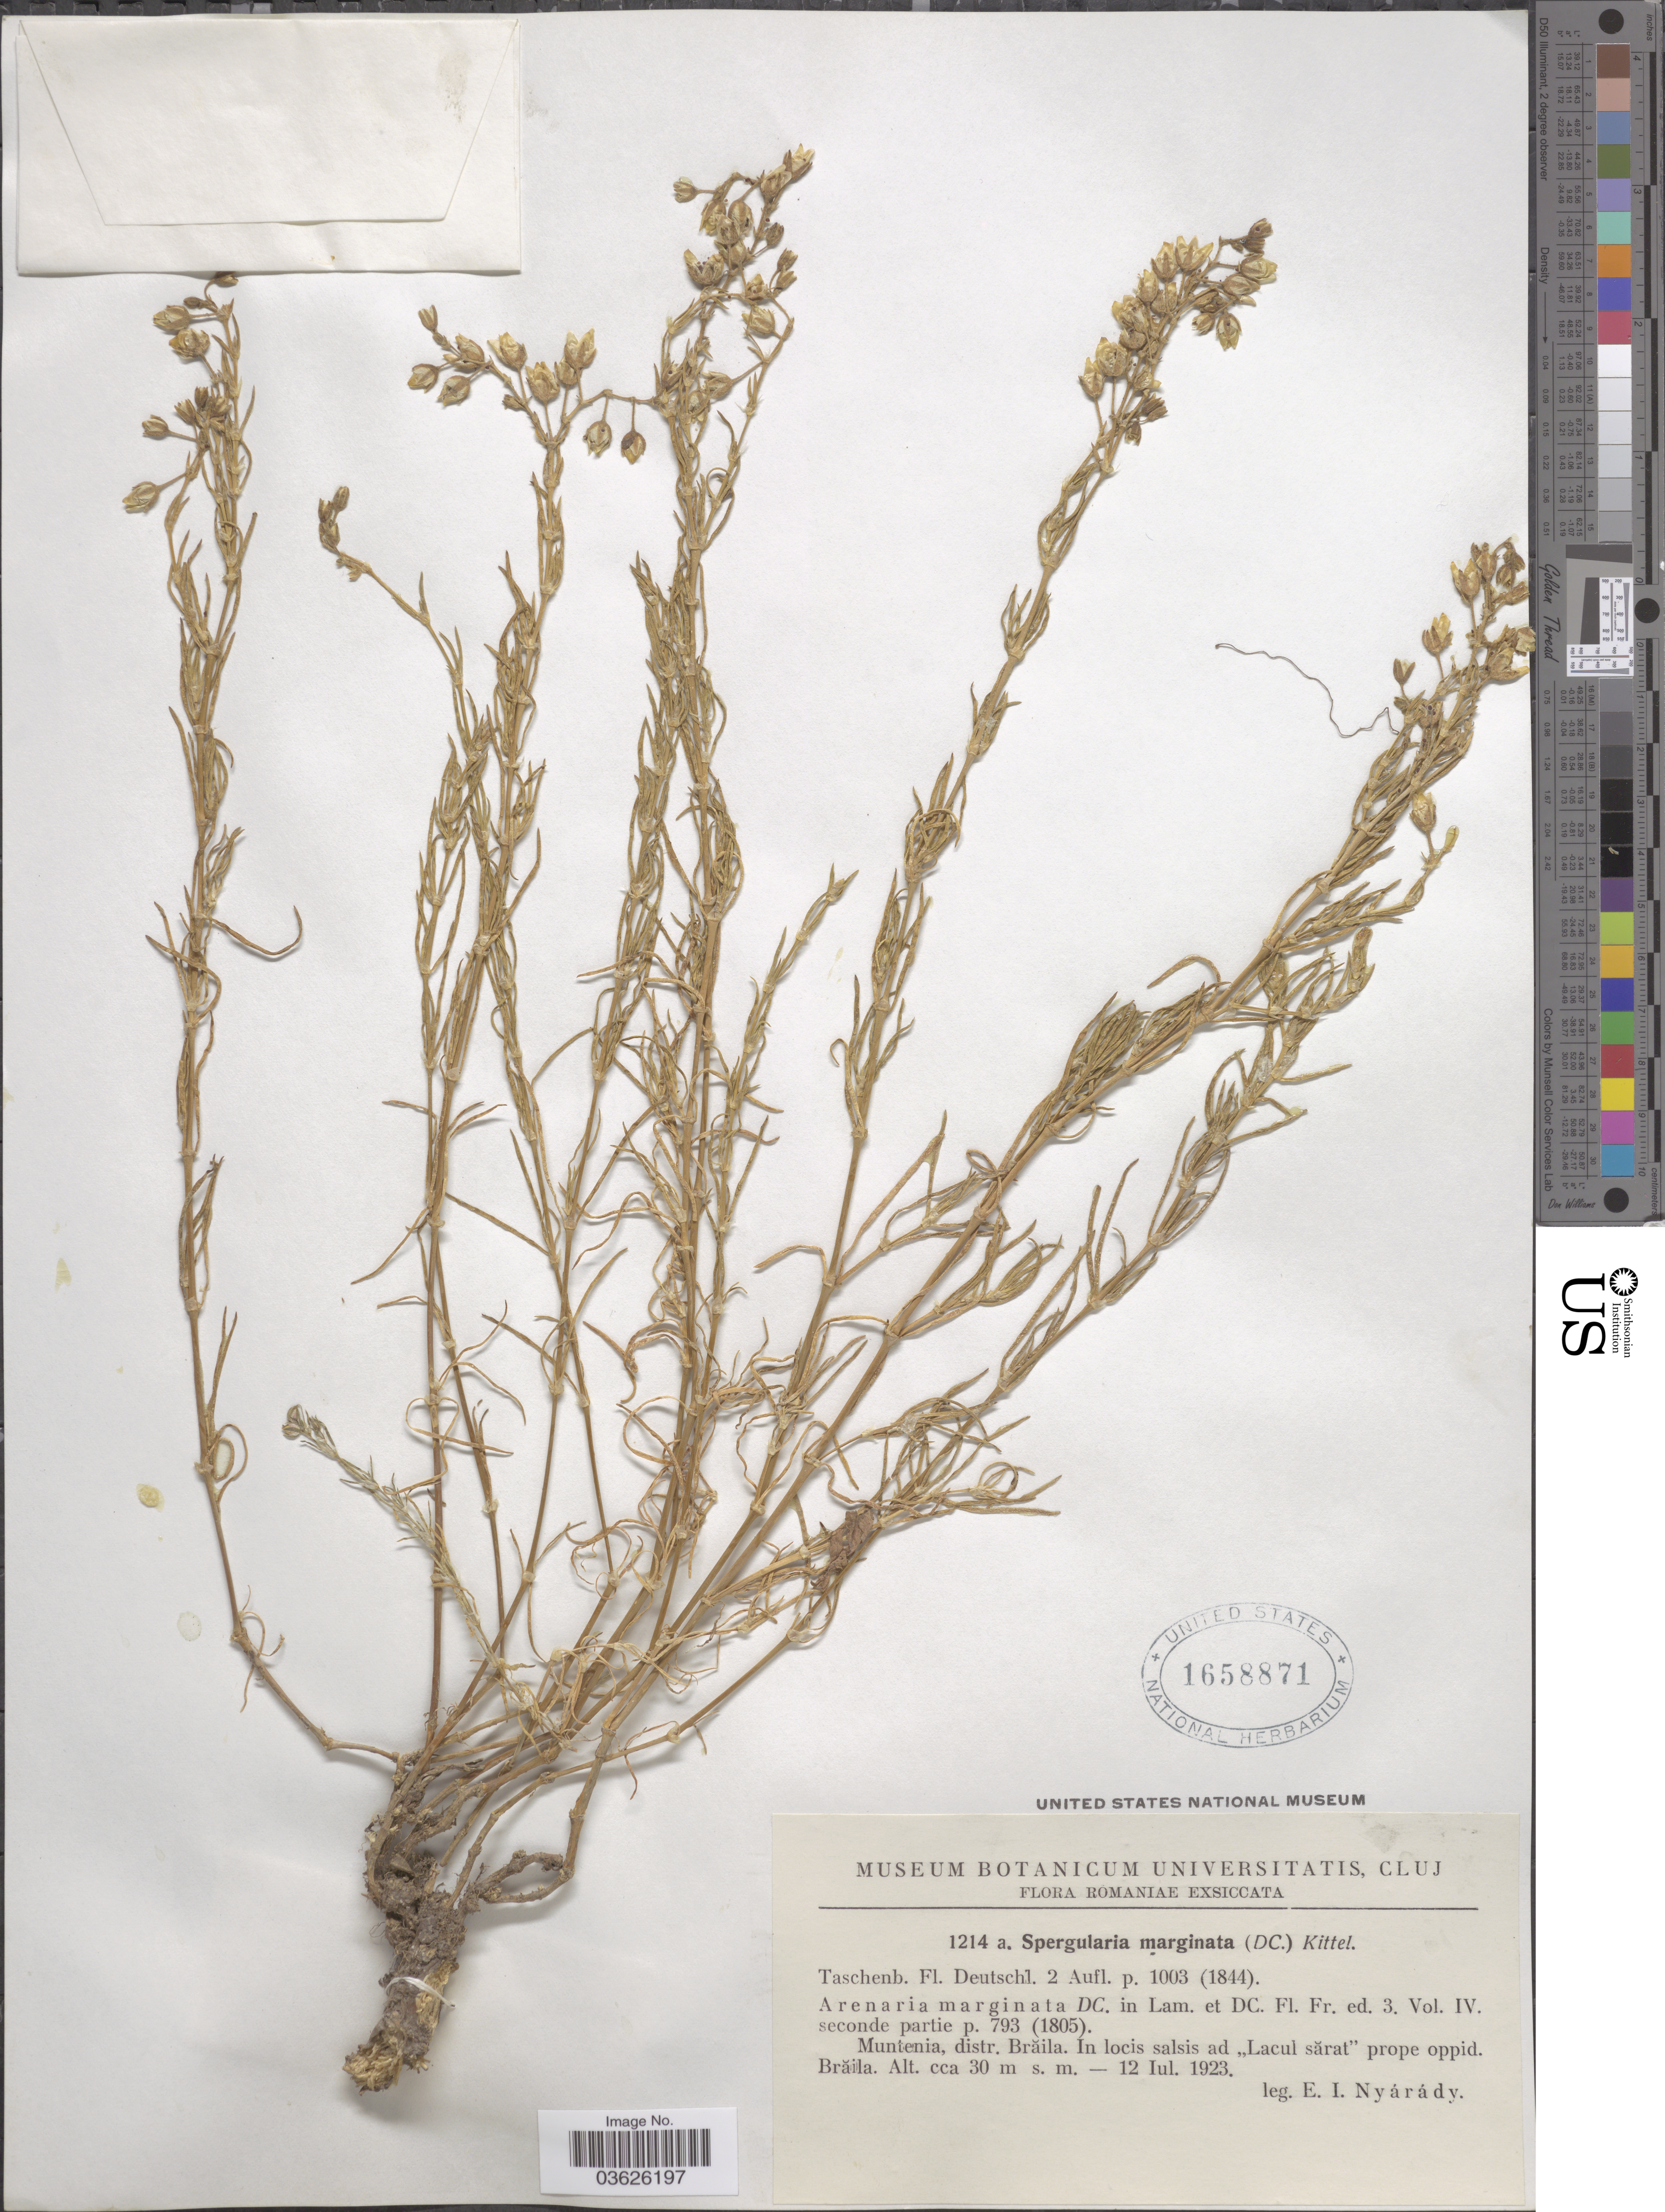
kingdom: Plantae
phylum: Tracheophyta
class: Magnoliopsida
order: Caryophyllales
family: Caryophyllaceae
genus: Tissa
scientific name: Tissa marginata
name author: A. Heller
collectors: E. Nyárády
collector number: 1214a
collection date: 1923-07-12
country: Romania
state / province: Braila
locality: Muntenia, distr. Braila. In locis salsis ad "Lacul sărat" prope oppid. Brăila.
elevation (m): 30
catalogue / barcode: US 1658871